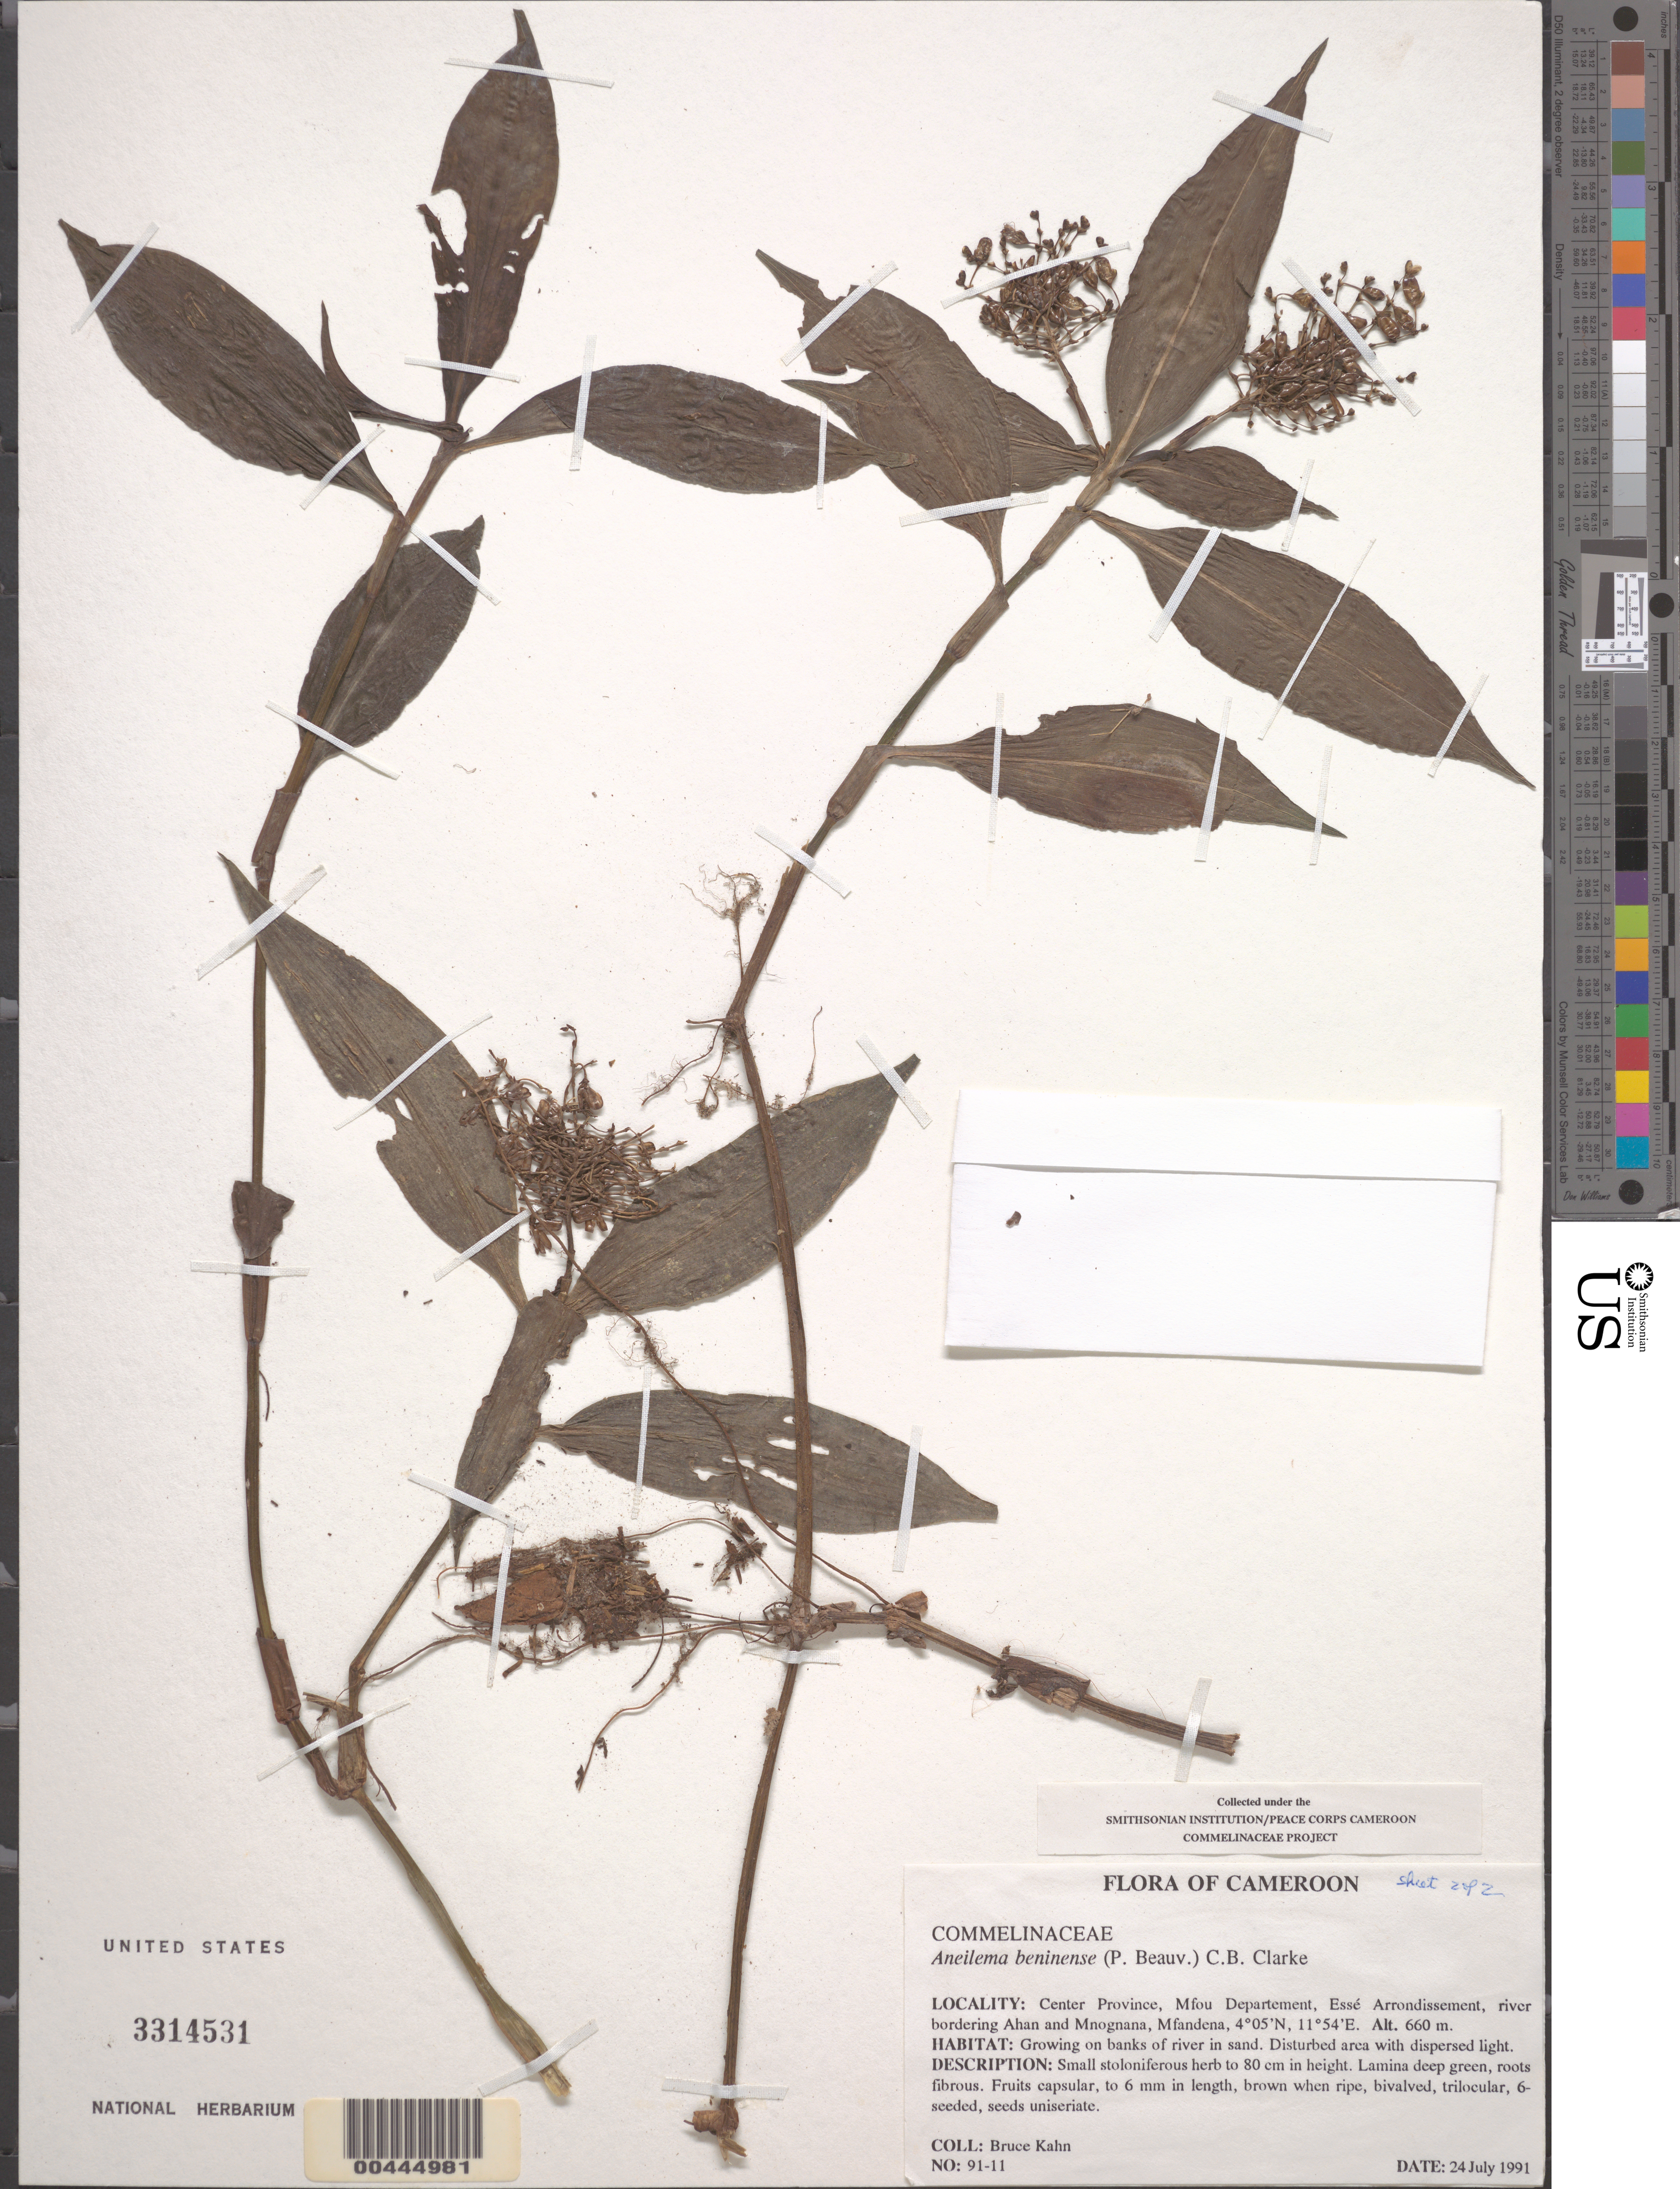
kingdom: Plantae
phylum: Tracheophyta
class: Liliopsida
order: Commelinales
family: Commelinaceae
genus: Aneilema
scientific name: Aneilema beniniense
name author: (P. Beauv.) Kunth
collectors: B. Kahn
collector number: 91-11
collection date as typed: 24 Jul 1991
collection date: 1991-07-24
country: Cameroon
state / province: Centre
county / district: Méfou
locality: Mfou dept., esse arrondissement, river bordering ahan and mnognana, mfandena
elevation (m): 660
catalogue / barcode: US 3314531